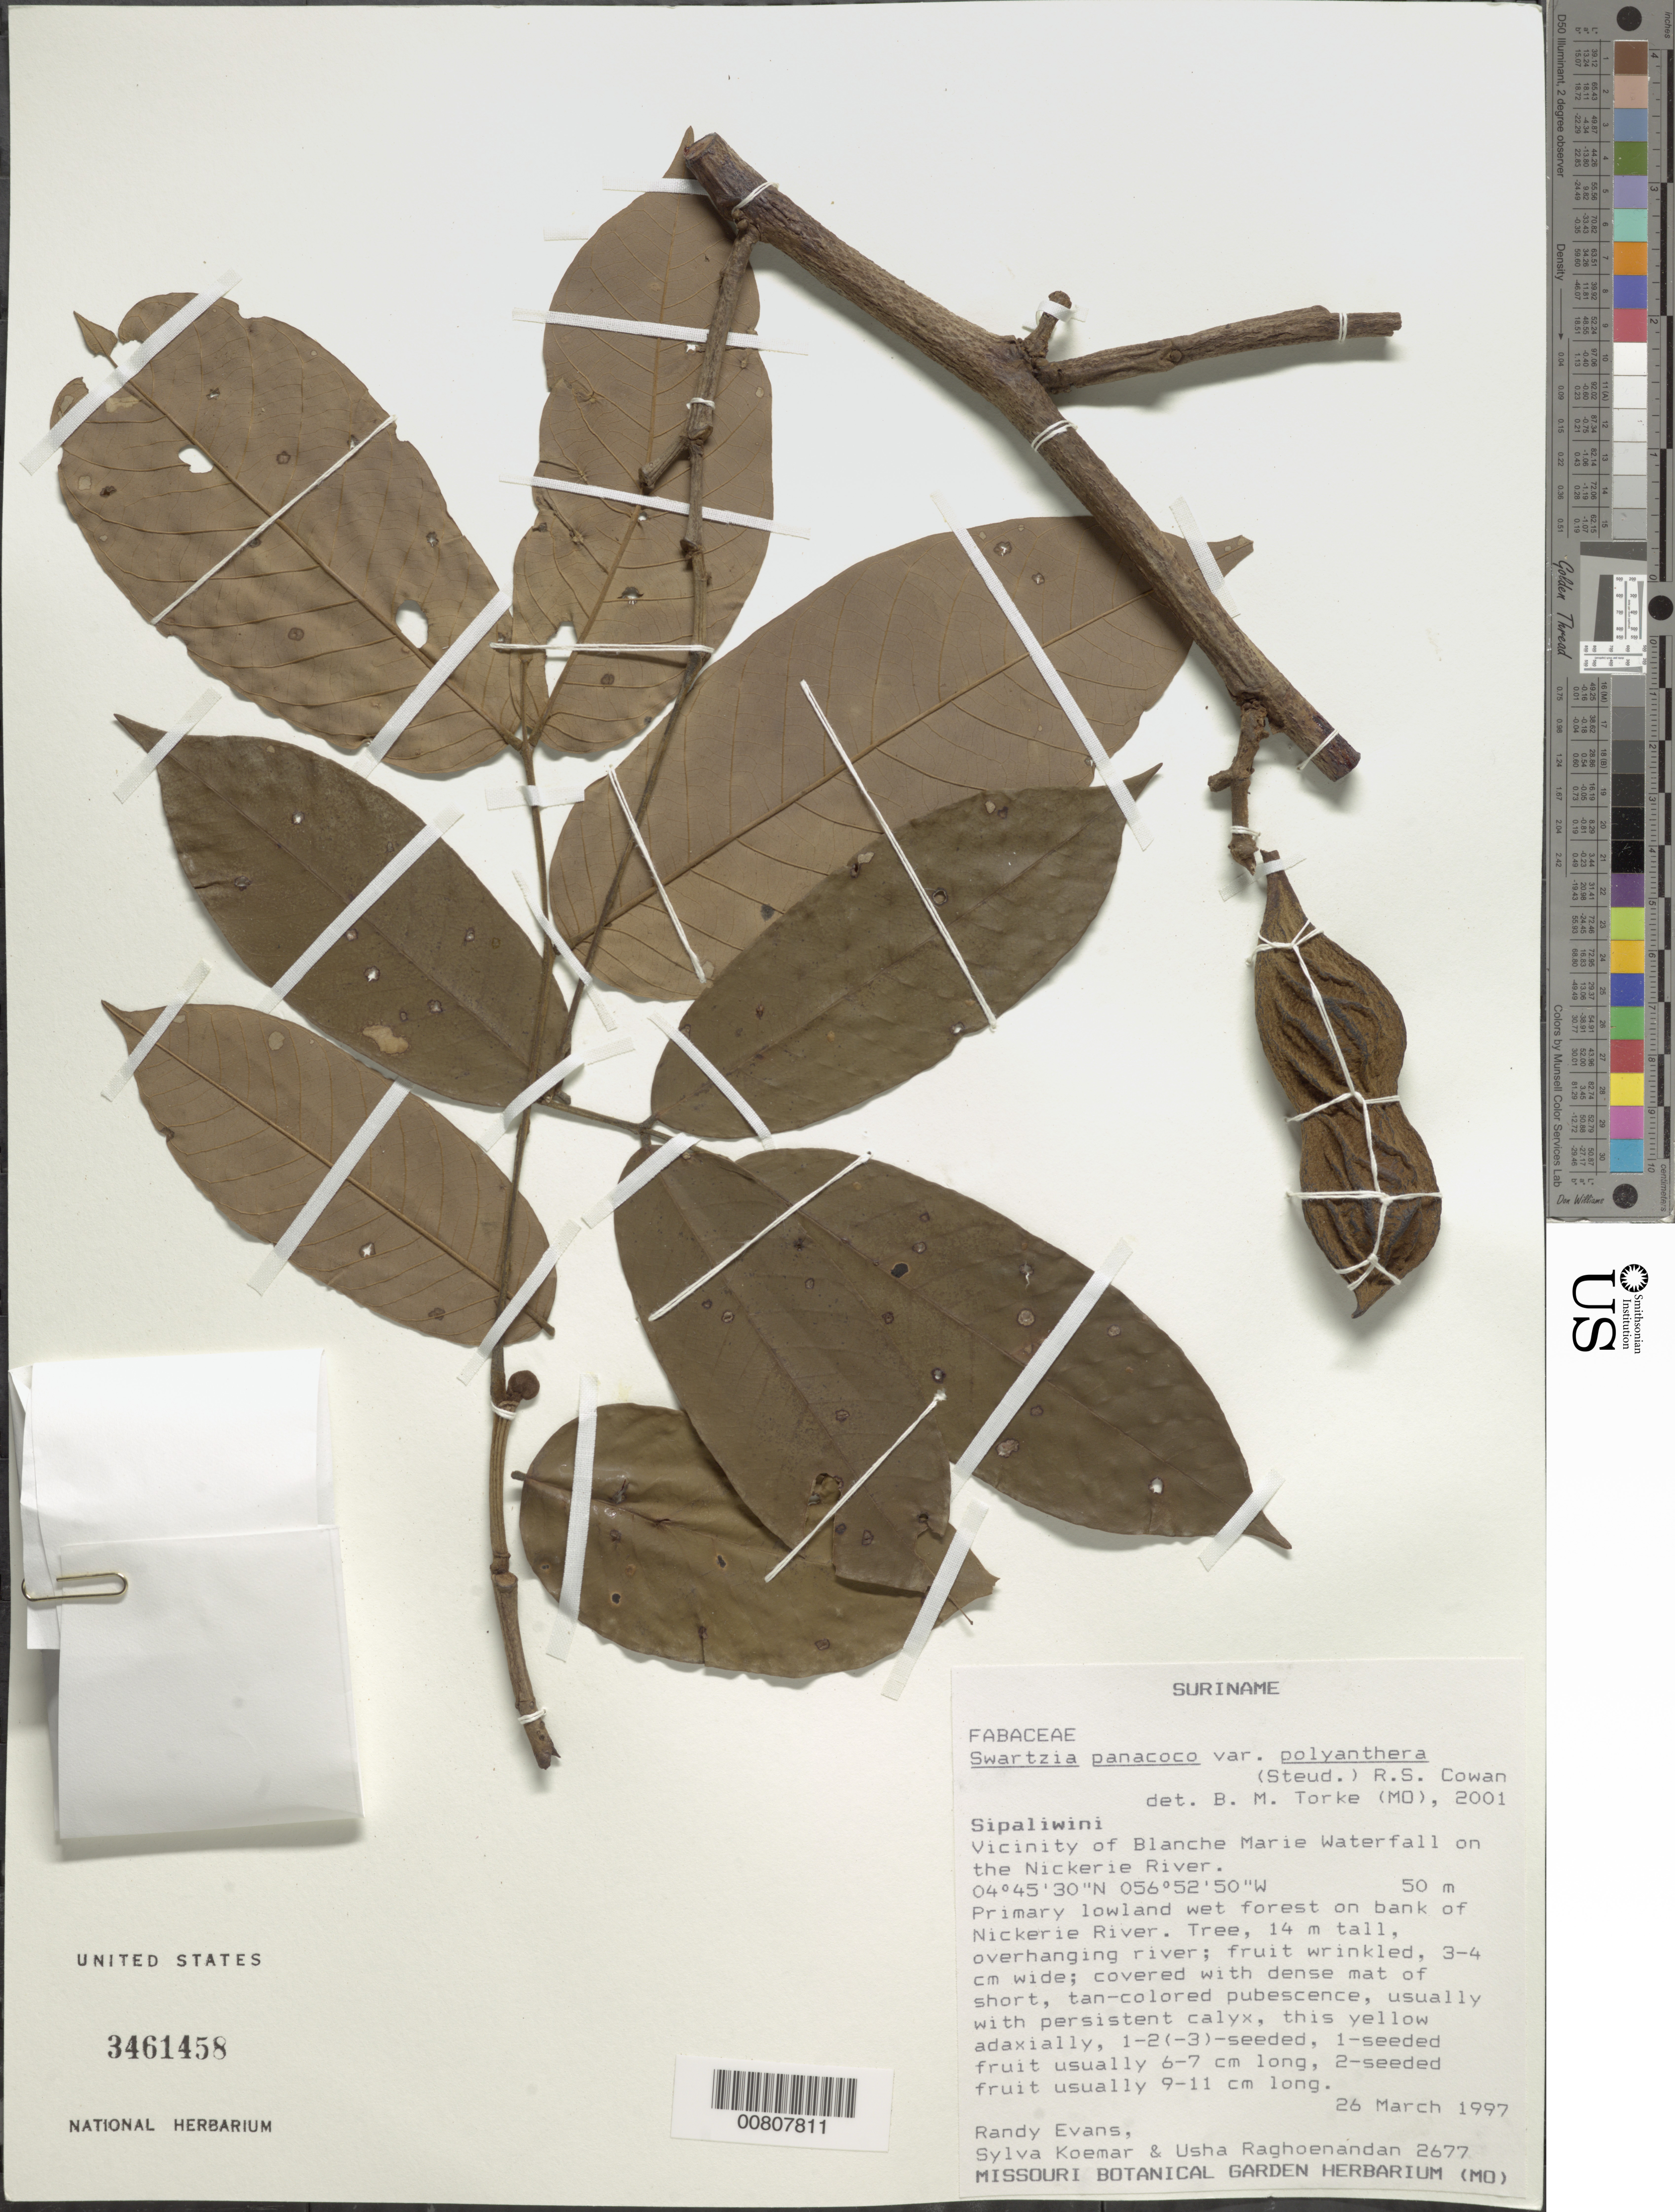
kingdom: Plantae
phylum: Tracheophyta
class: Magnoliopsida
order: Fabales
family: Fabaceae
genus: Swartzia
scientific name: Swartzia panacoco var. polyanthera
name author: (Steud.) R.S. Cowan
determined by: Torke, B. M., (MO)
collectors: R. Evans, S. Koemar & U. Raghoenandan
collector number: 2677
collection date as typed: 26-Mar-97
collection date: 1997-03-26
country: Suriname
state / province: Sipaliwini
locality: Blanche Marie Waterfall, vic., on Nickerie R.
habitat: Primary lowland wet forest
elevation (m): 50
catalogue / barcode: US 3461458